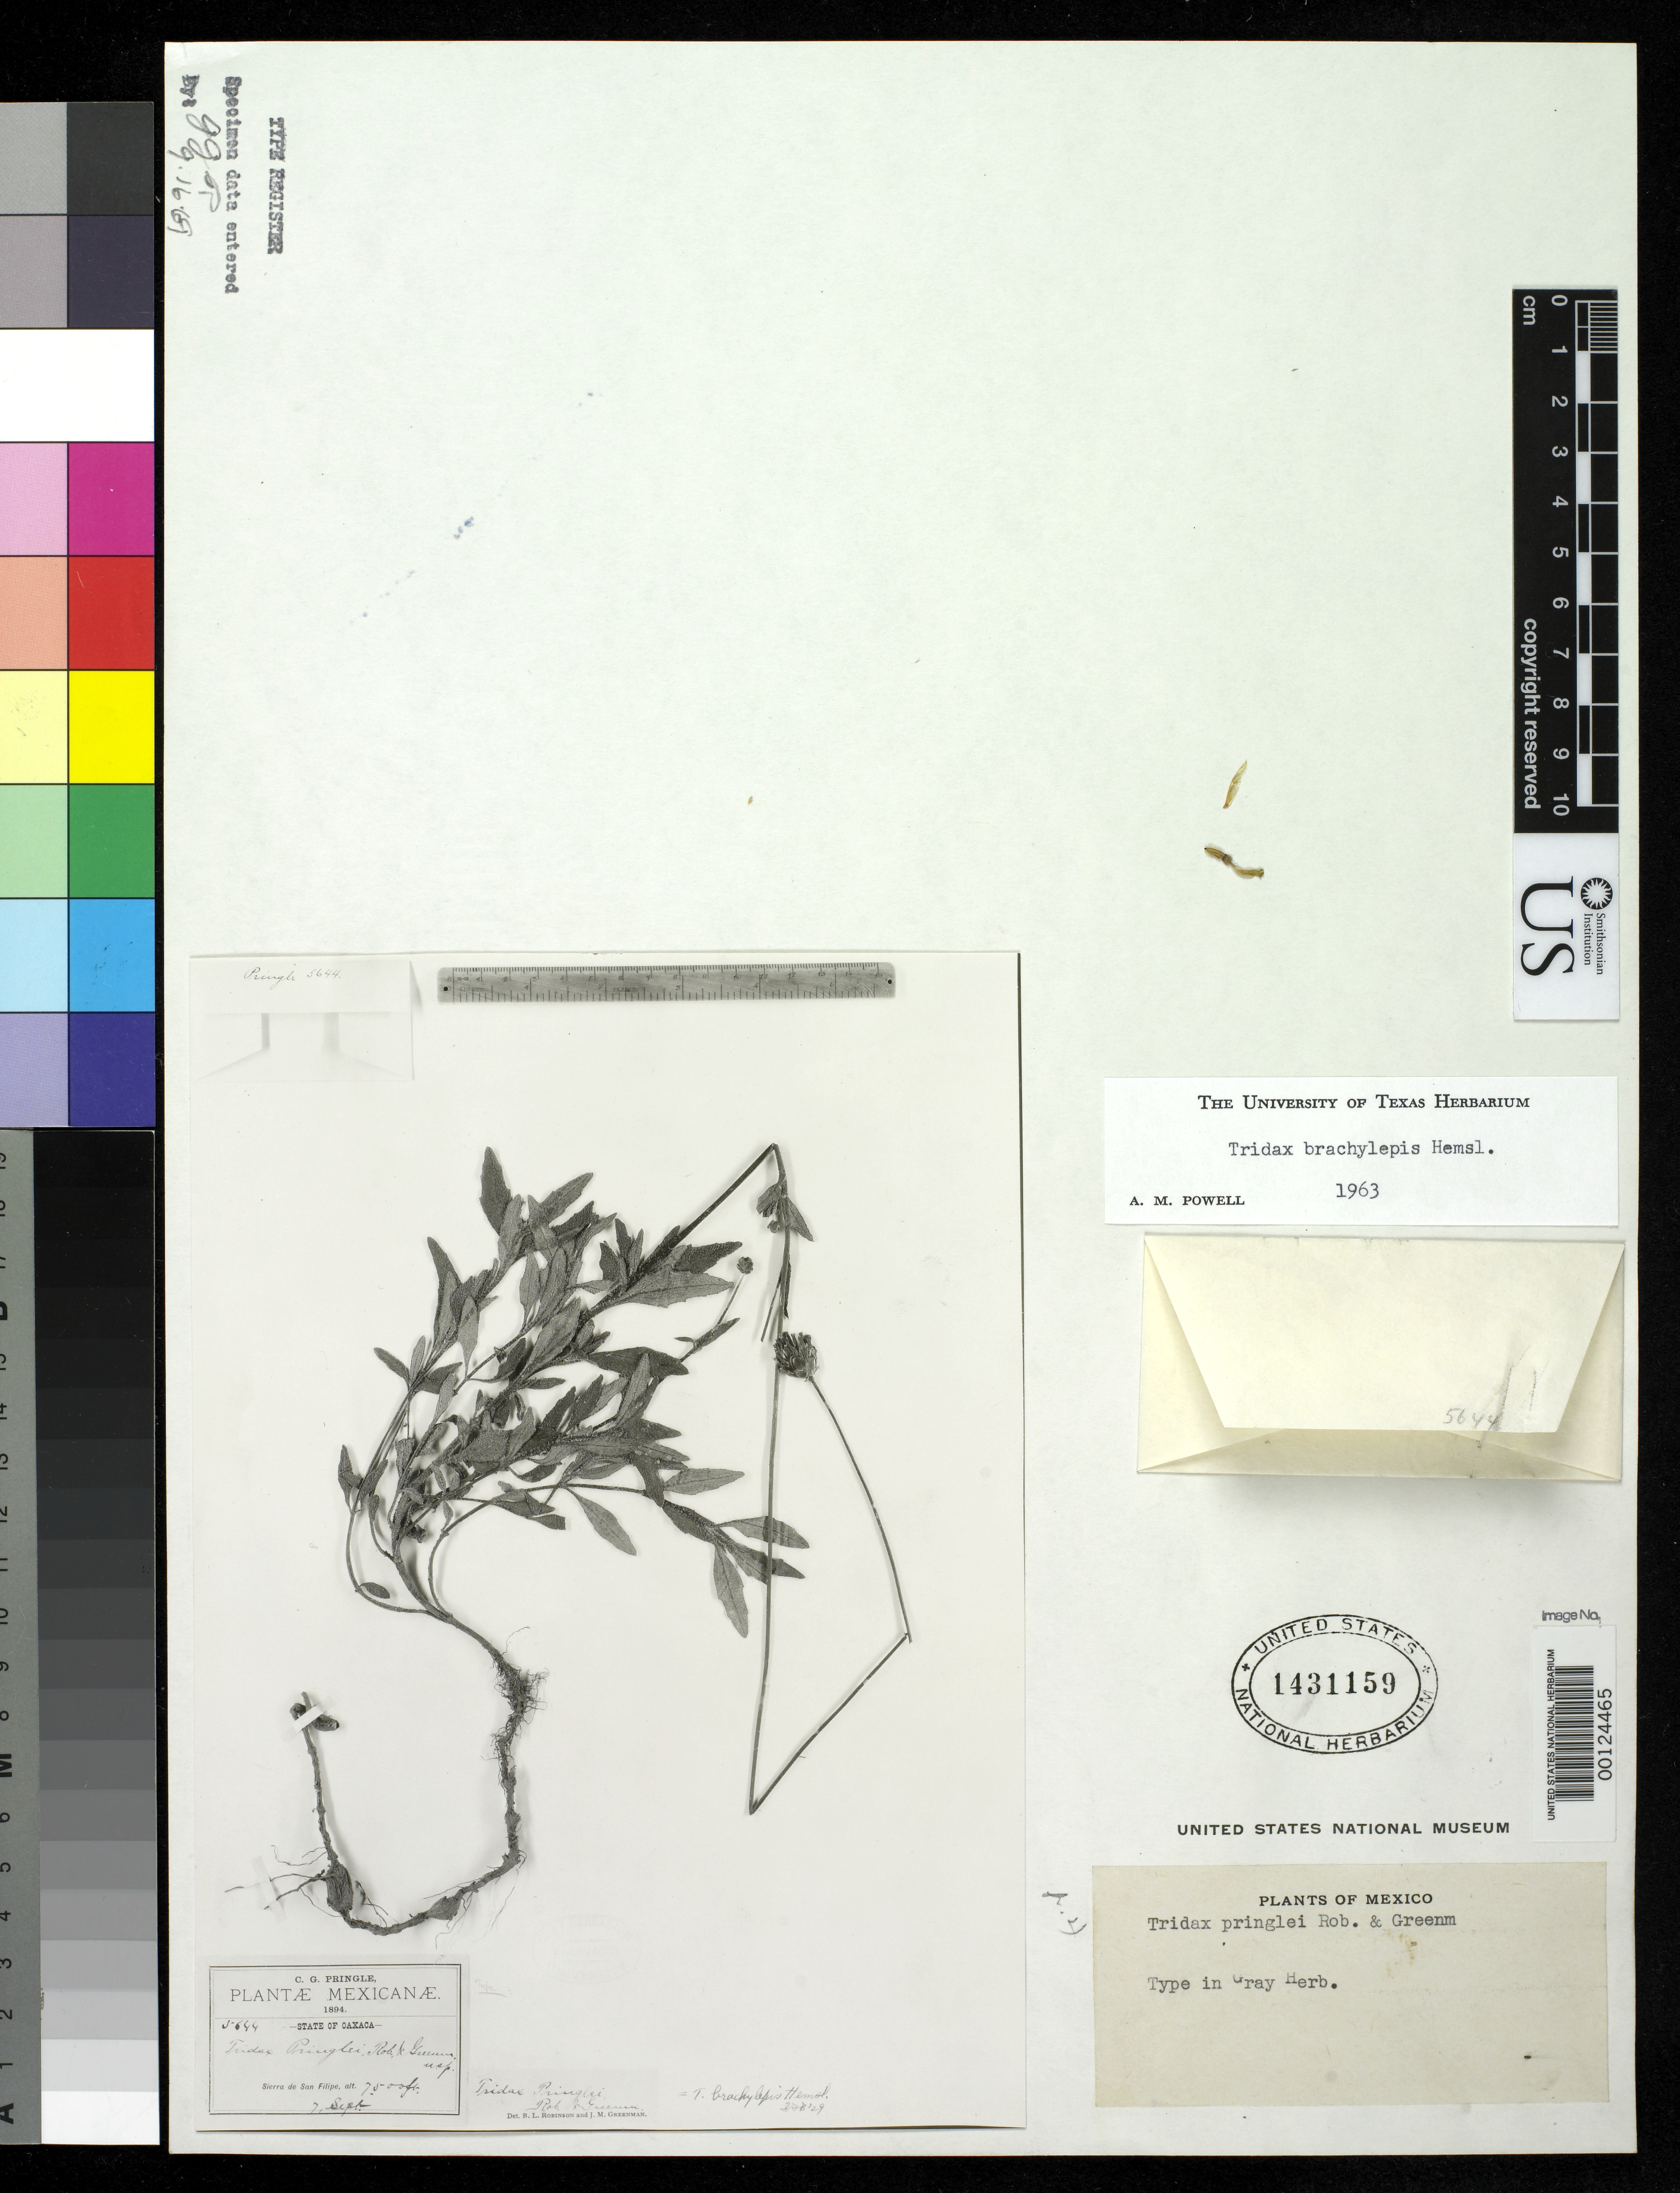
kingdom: Plantae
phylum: Tracheophyta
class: Magnoliopsida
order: Asterales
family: Asteraceae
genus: Tridax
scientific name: Tridax pringlei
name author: B.L. Rob. & Greenm.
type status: Isotype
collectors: C. G. Pringle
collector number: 5644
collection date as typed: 07 Sep 1894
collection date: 1894-09-07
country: Mexico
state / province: Oaxaca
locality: Sierra de San Felipe.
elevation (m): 2286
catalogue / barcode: US 1431159